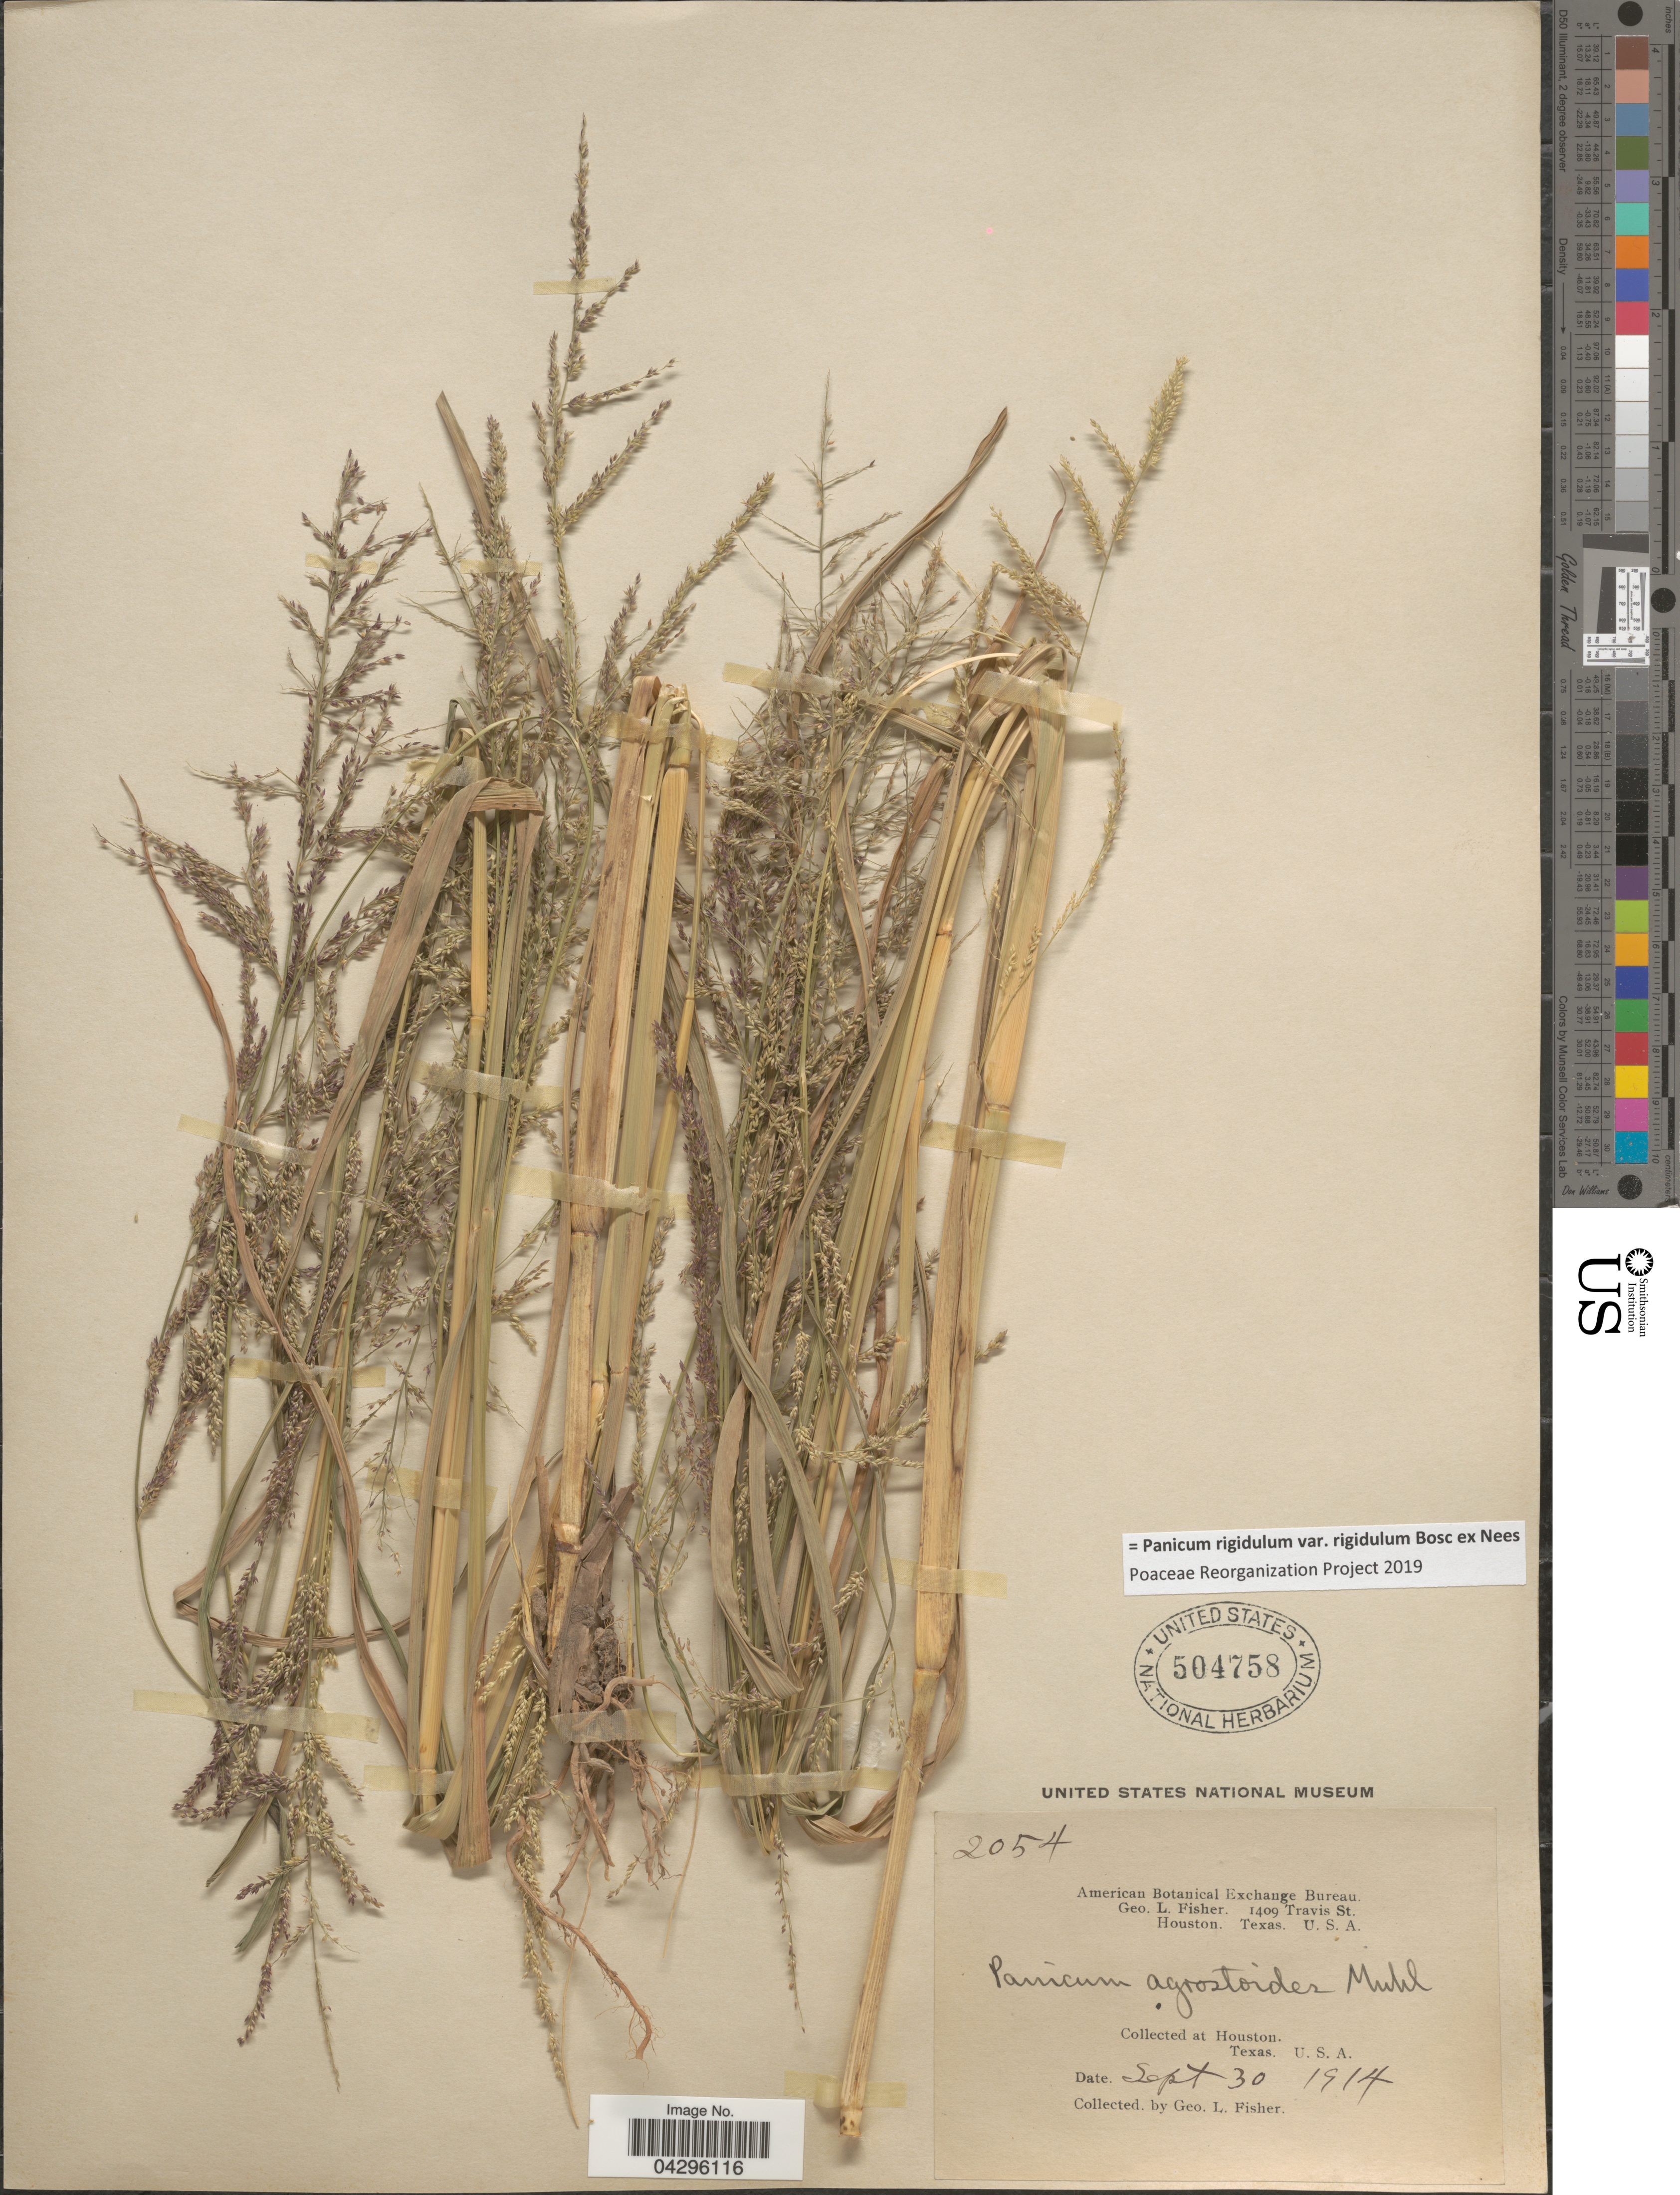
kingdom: Plantae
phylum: Tracheophyta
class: Liliopsida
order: Poales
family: Poaceae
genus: Panicum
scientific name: Panicum rigidulum var. rigidulum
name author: Bosc ex Nees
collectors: G. L. Fisher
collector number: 2054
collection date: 1914-09-30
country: United States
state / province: Texas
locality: Houston.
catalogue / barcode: US 504758